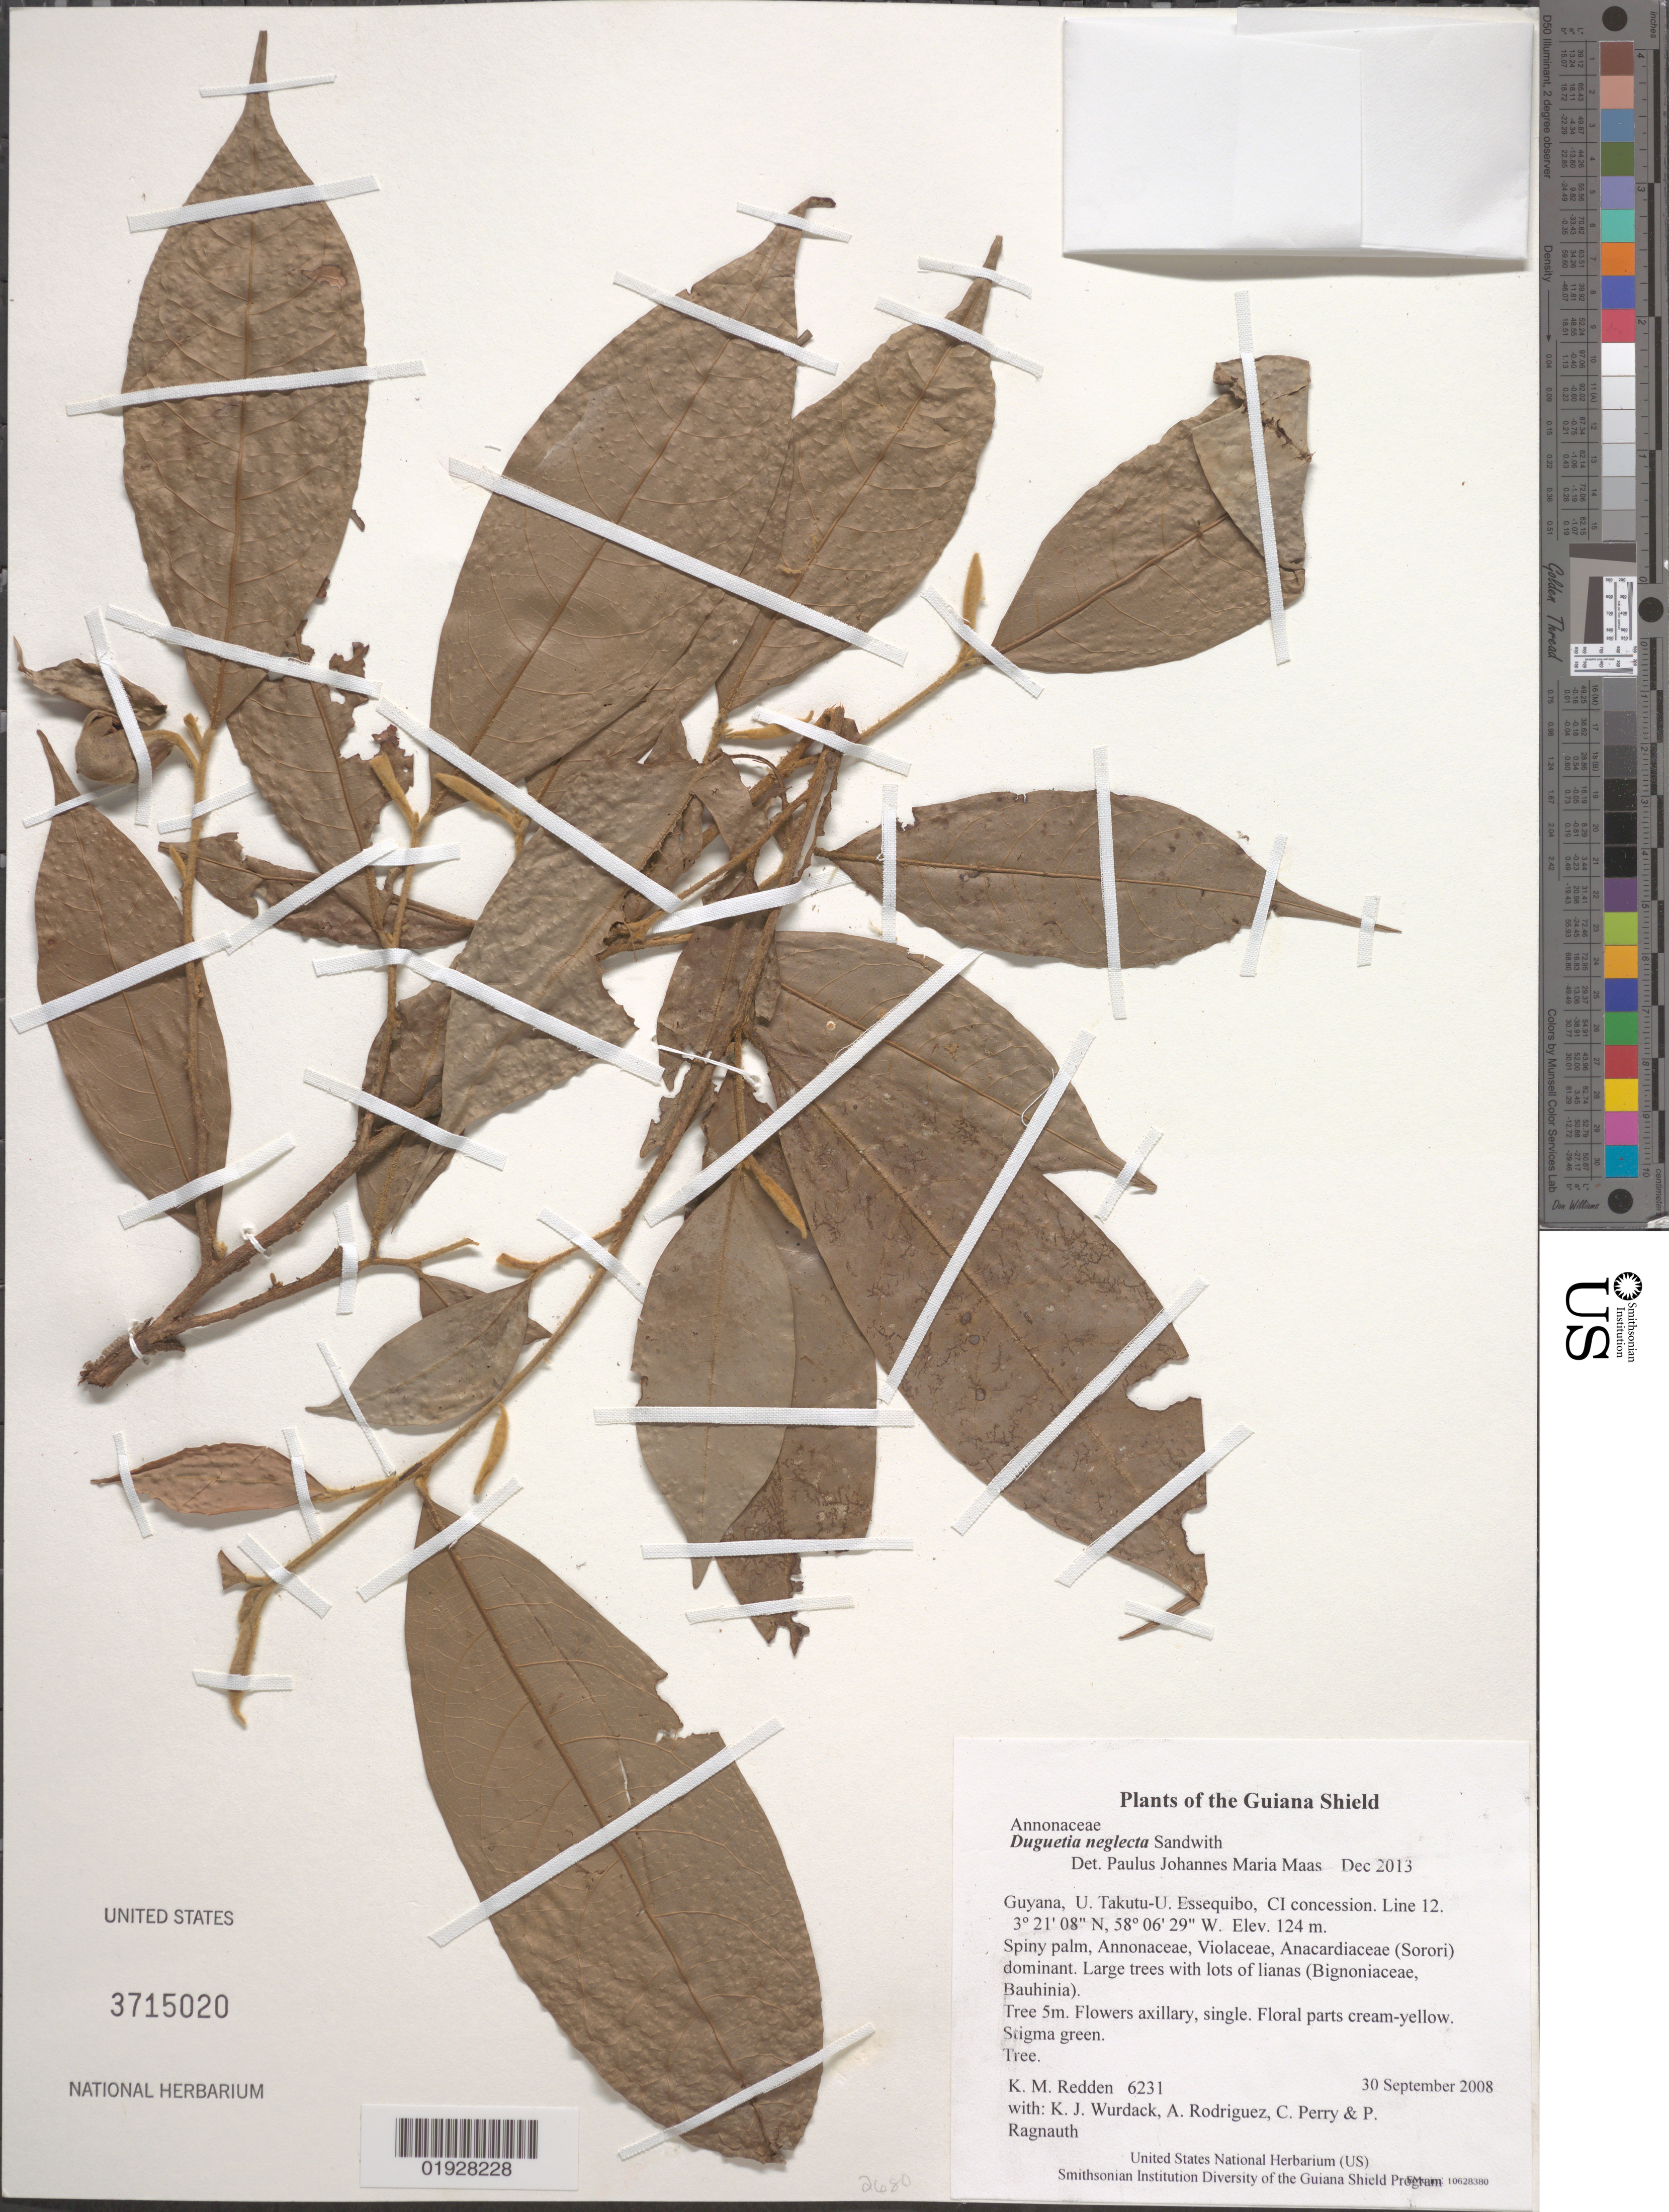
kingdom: Plantae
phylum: Tracheophyta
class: Magnoliopsida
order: Magnoliales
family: Annonaceae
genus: Duguetia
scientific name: Duguetia neglecta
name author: Sandwith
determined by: Maas, Paul J. M.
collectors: K. M. Redden, K. Wurdack, A. Rodriguez, C. Perry & P. Ragnauth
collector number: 6231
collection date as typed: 30 September 2008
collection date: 2008-09-30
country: Guyana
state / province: U. Takutu-U. Essequibo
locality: CI concession. Line 12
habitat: Spiny palm, Annonaceae, Violaceae, Anacardiaceae (Sorori) dominant. Large trees with lots of lianas (Bignoniaceae, Bauhinia)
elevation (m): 124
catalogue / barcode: US 3715020